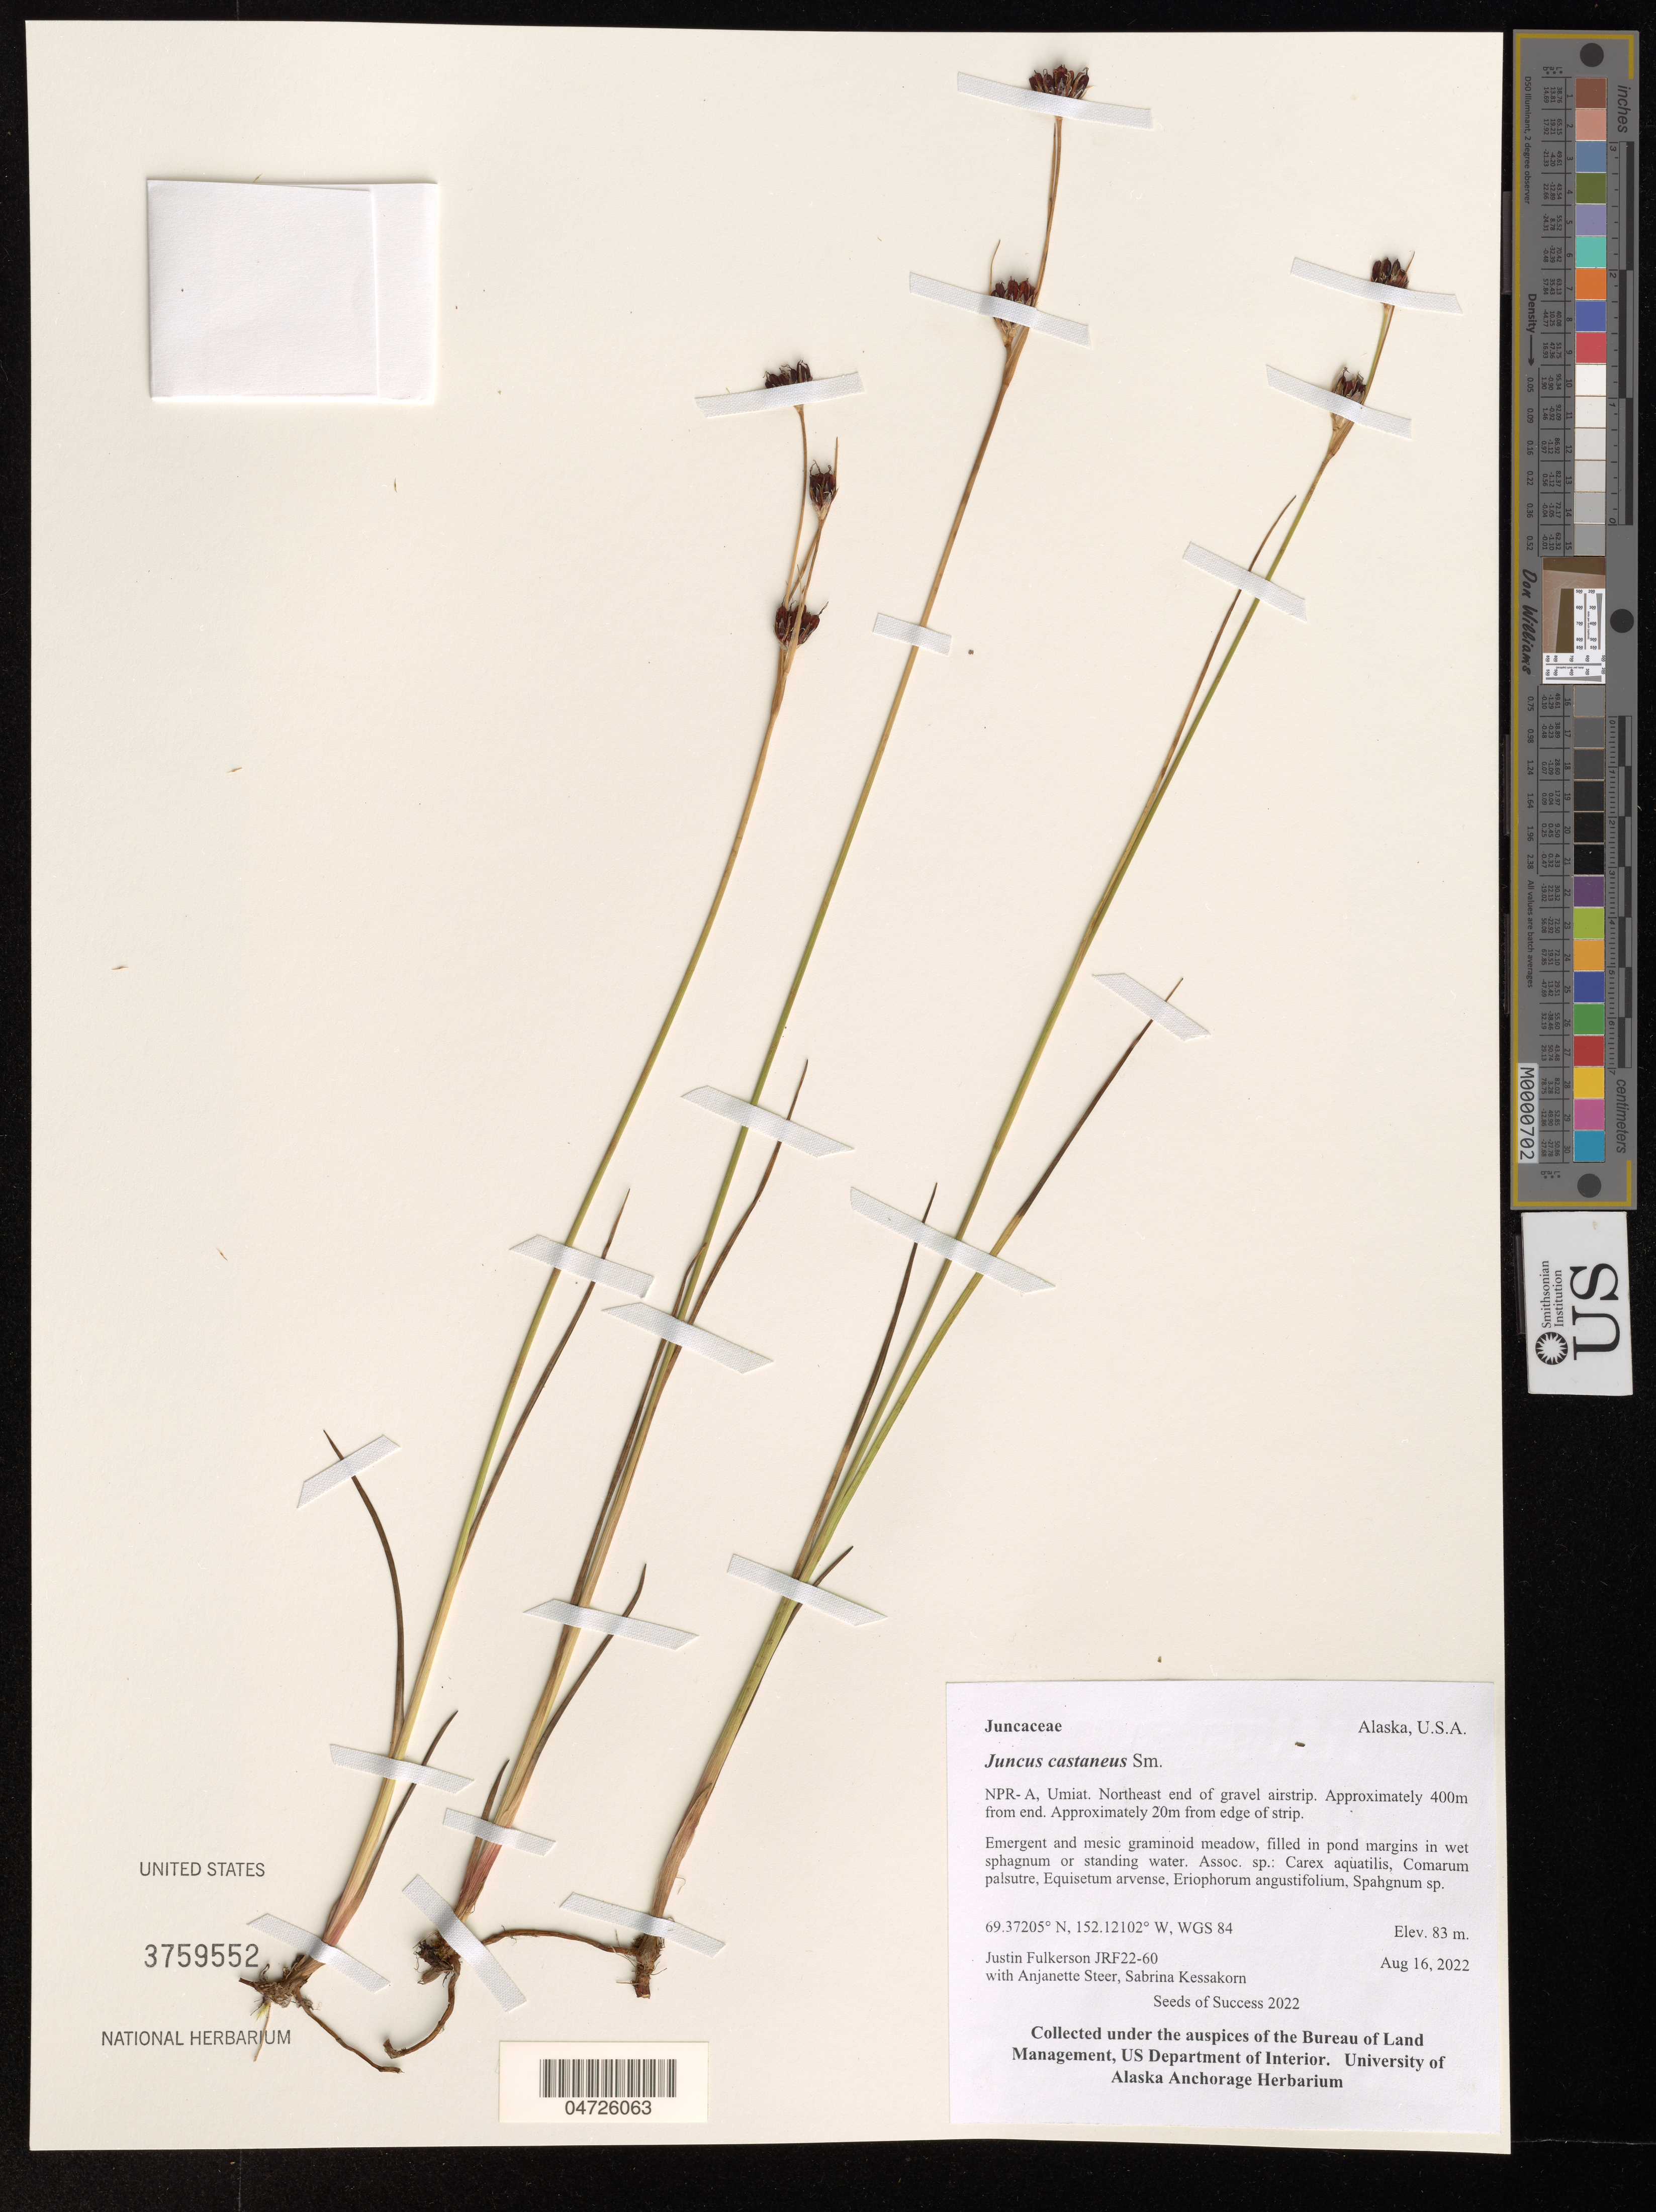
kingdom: Plantae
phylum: Tracheophyta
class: Liliopsida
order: Poales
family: Juncaceae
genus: Juncus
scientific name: Juncus castaneus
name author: Sm.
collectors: J. Fulkerson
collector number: JRF22-60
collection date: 2022-08-16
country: United States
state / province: Alaska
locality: NPR-A, Umiat. Northeast end of gravel airstrip. Approximately 400m from end. Approximately 20m from edge of strip. WGS 84.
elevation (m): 83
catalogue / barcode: US 3759552